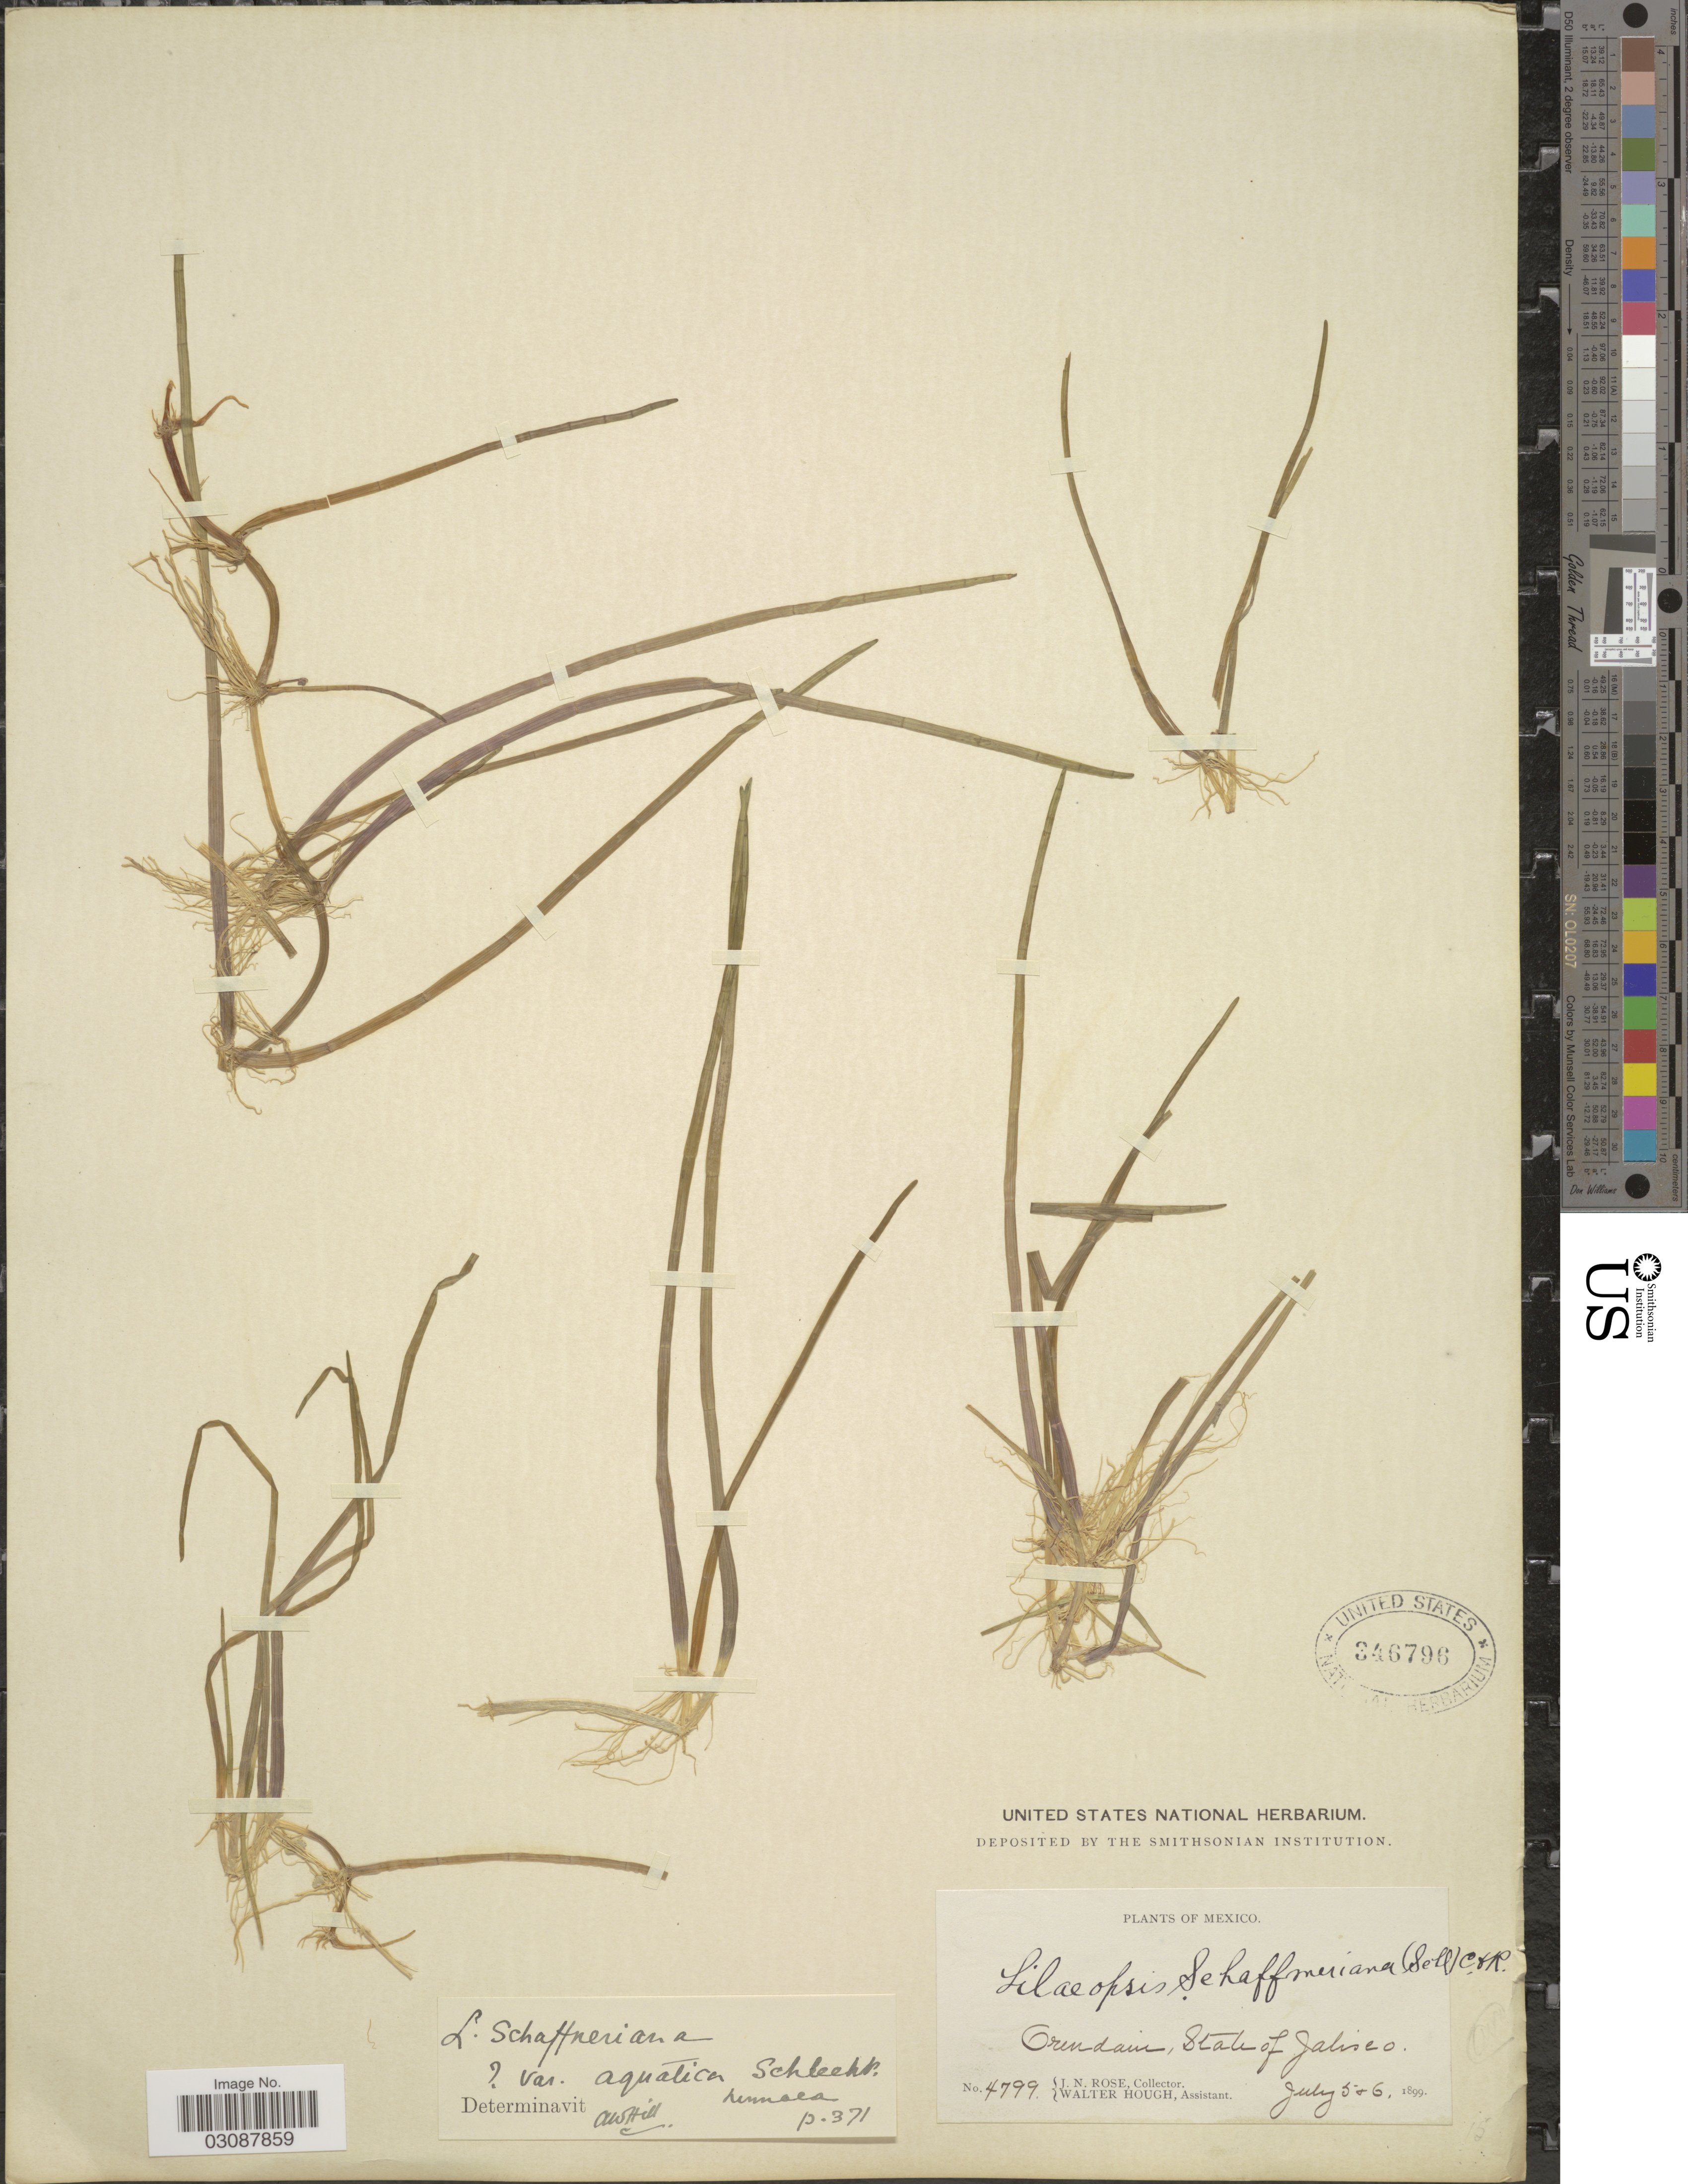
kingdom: Plantae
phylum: Tracheophyta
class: Magnoliopsida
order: Apiales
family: Apiaceae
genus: Lilaeopsis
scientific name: Lilaeopsis schaffneriana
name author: (Schltdl.) J.M. Coult. & Rose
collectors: J. N. Rose & W. Hough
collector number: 4799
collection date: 1899-06-05/1899-07-06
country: Mexico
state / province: Jalisco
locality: Orendain.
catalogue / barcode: US 346796